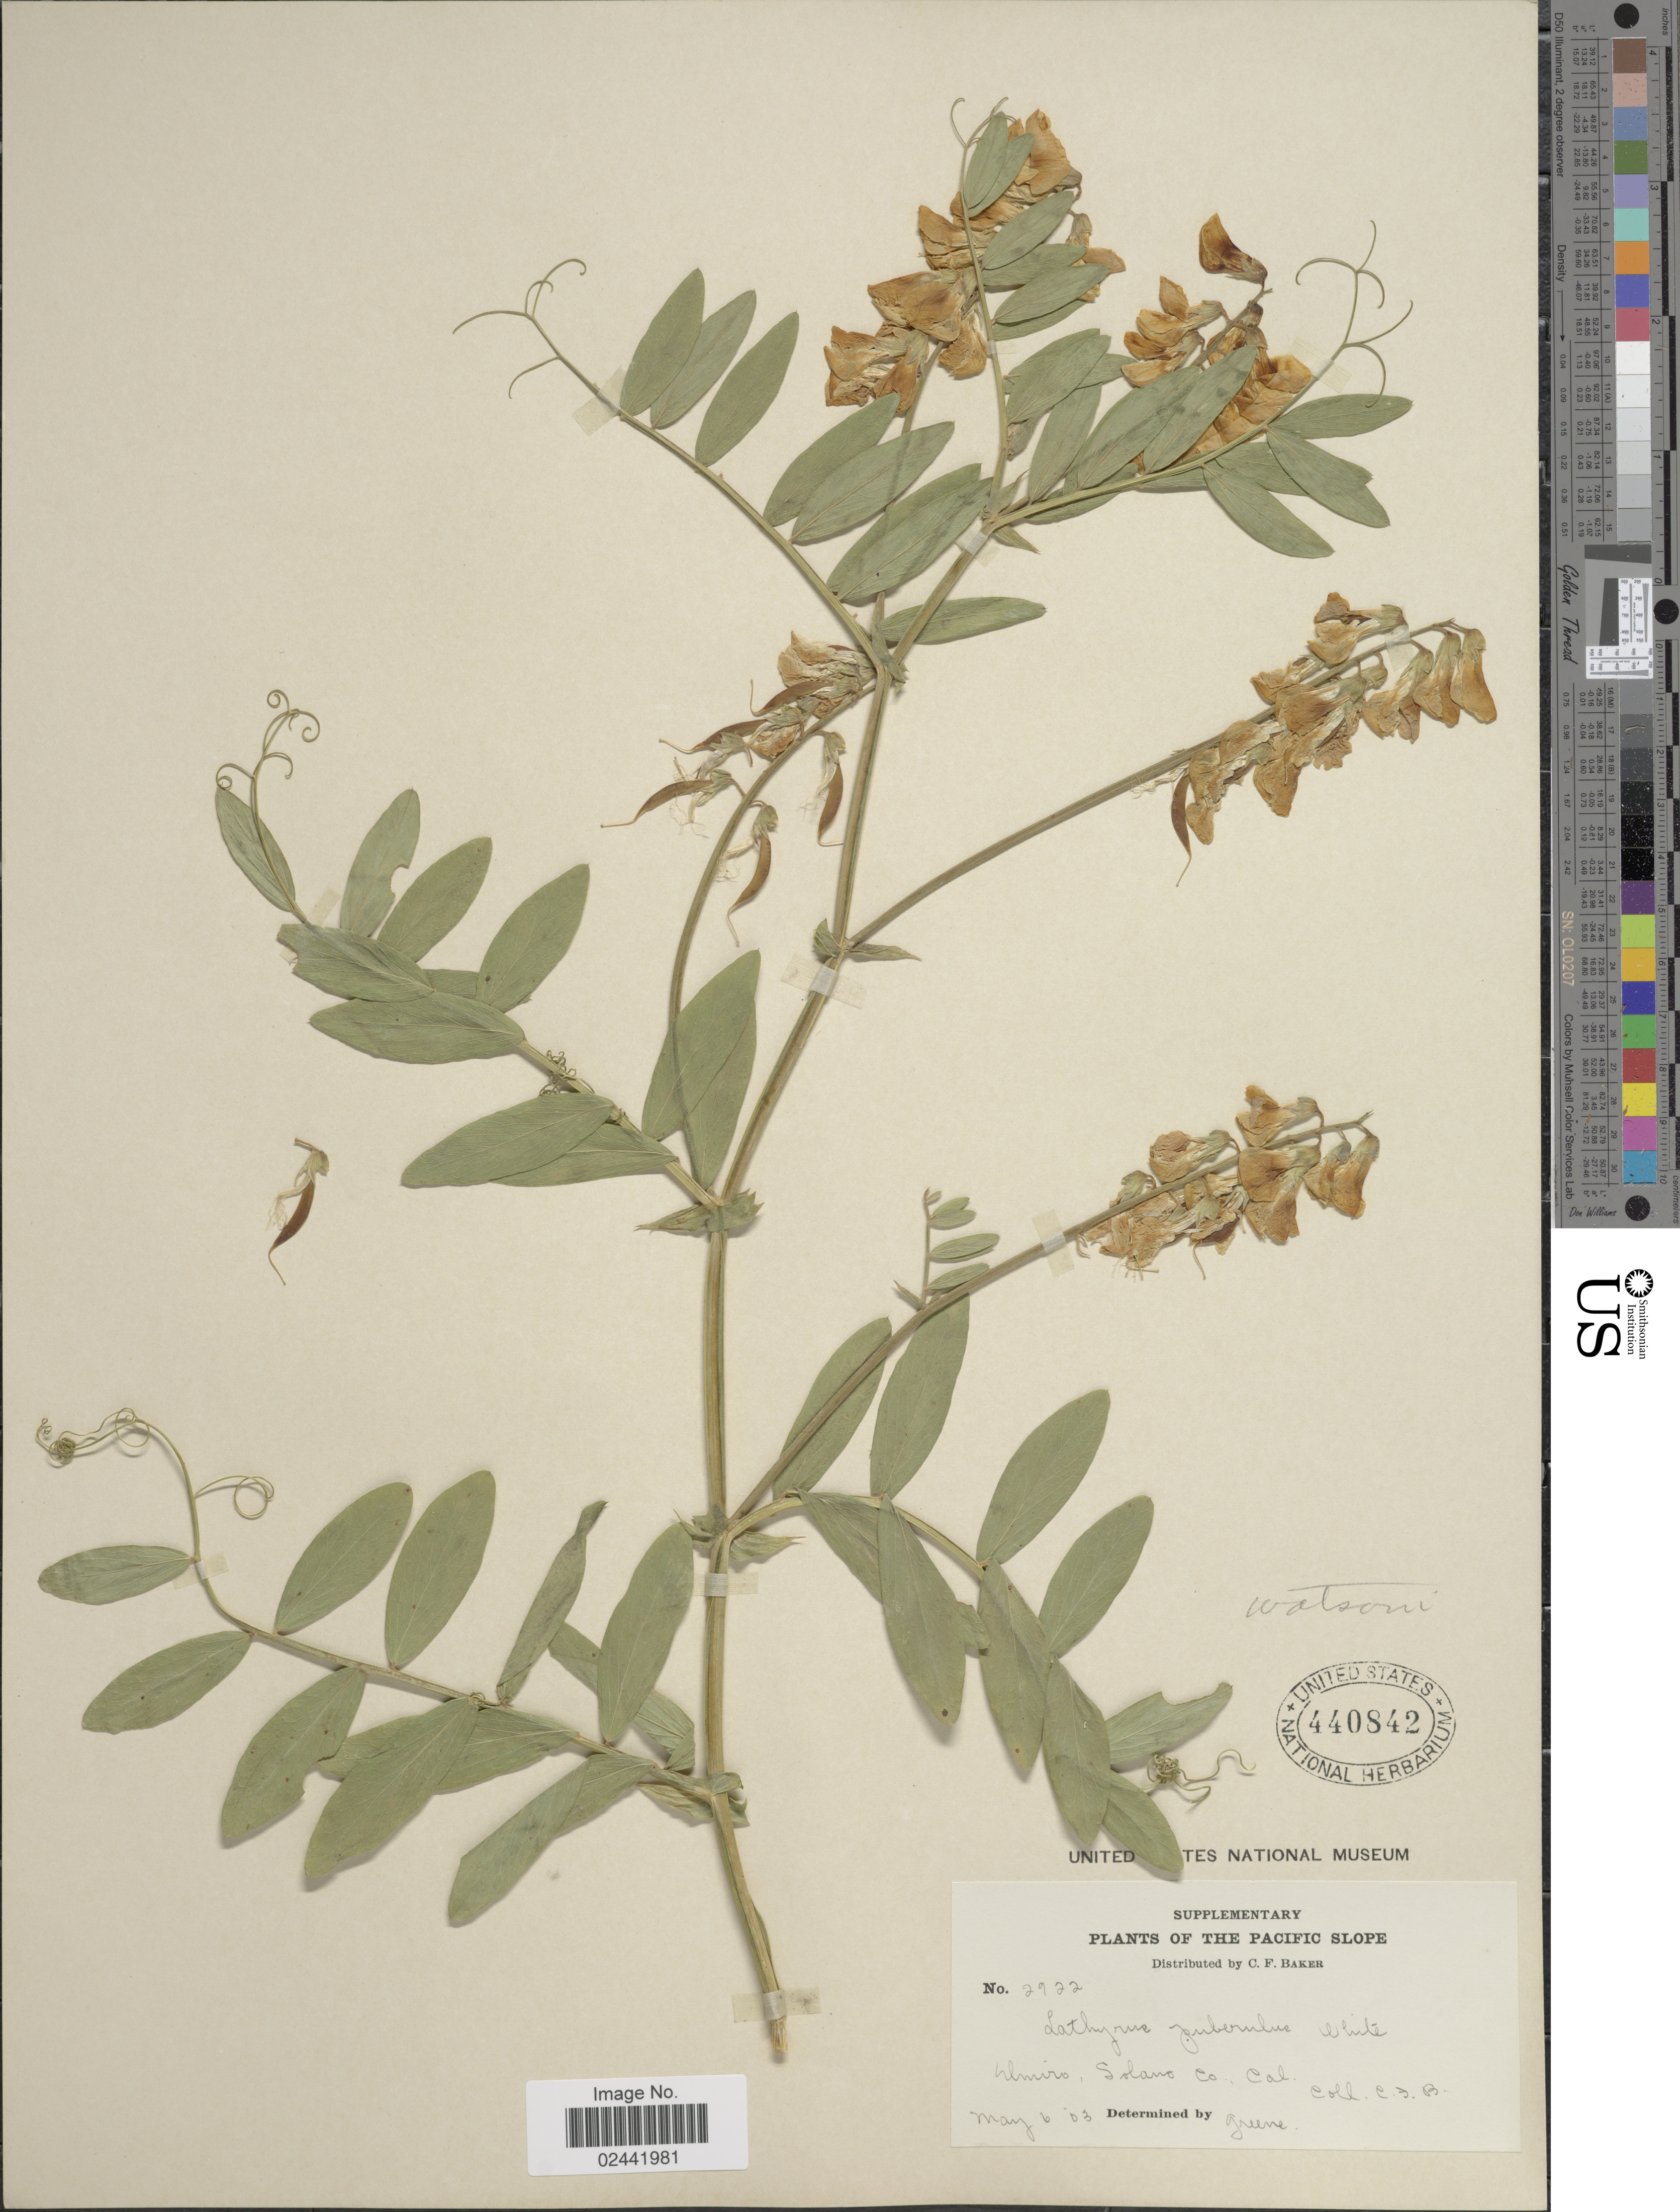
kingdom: Plantae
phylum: Tracheophyta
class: Magnoliopsida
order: Fabales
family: Fabaceae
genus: Lathyrus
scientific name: Lathyrus watsonii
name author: T.G. White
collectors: C. F. Baker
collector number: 2922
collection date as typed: Transcribed d/m/y: 6/5/3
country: United States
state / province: California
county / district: Solano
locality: Pacific Slope. Elmiro, Solano Co., Cal.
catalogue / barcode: US 440842